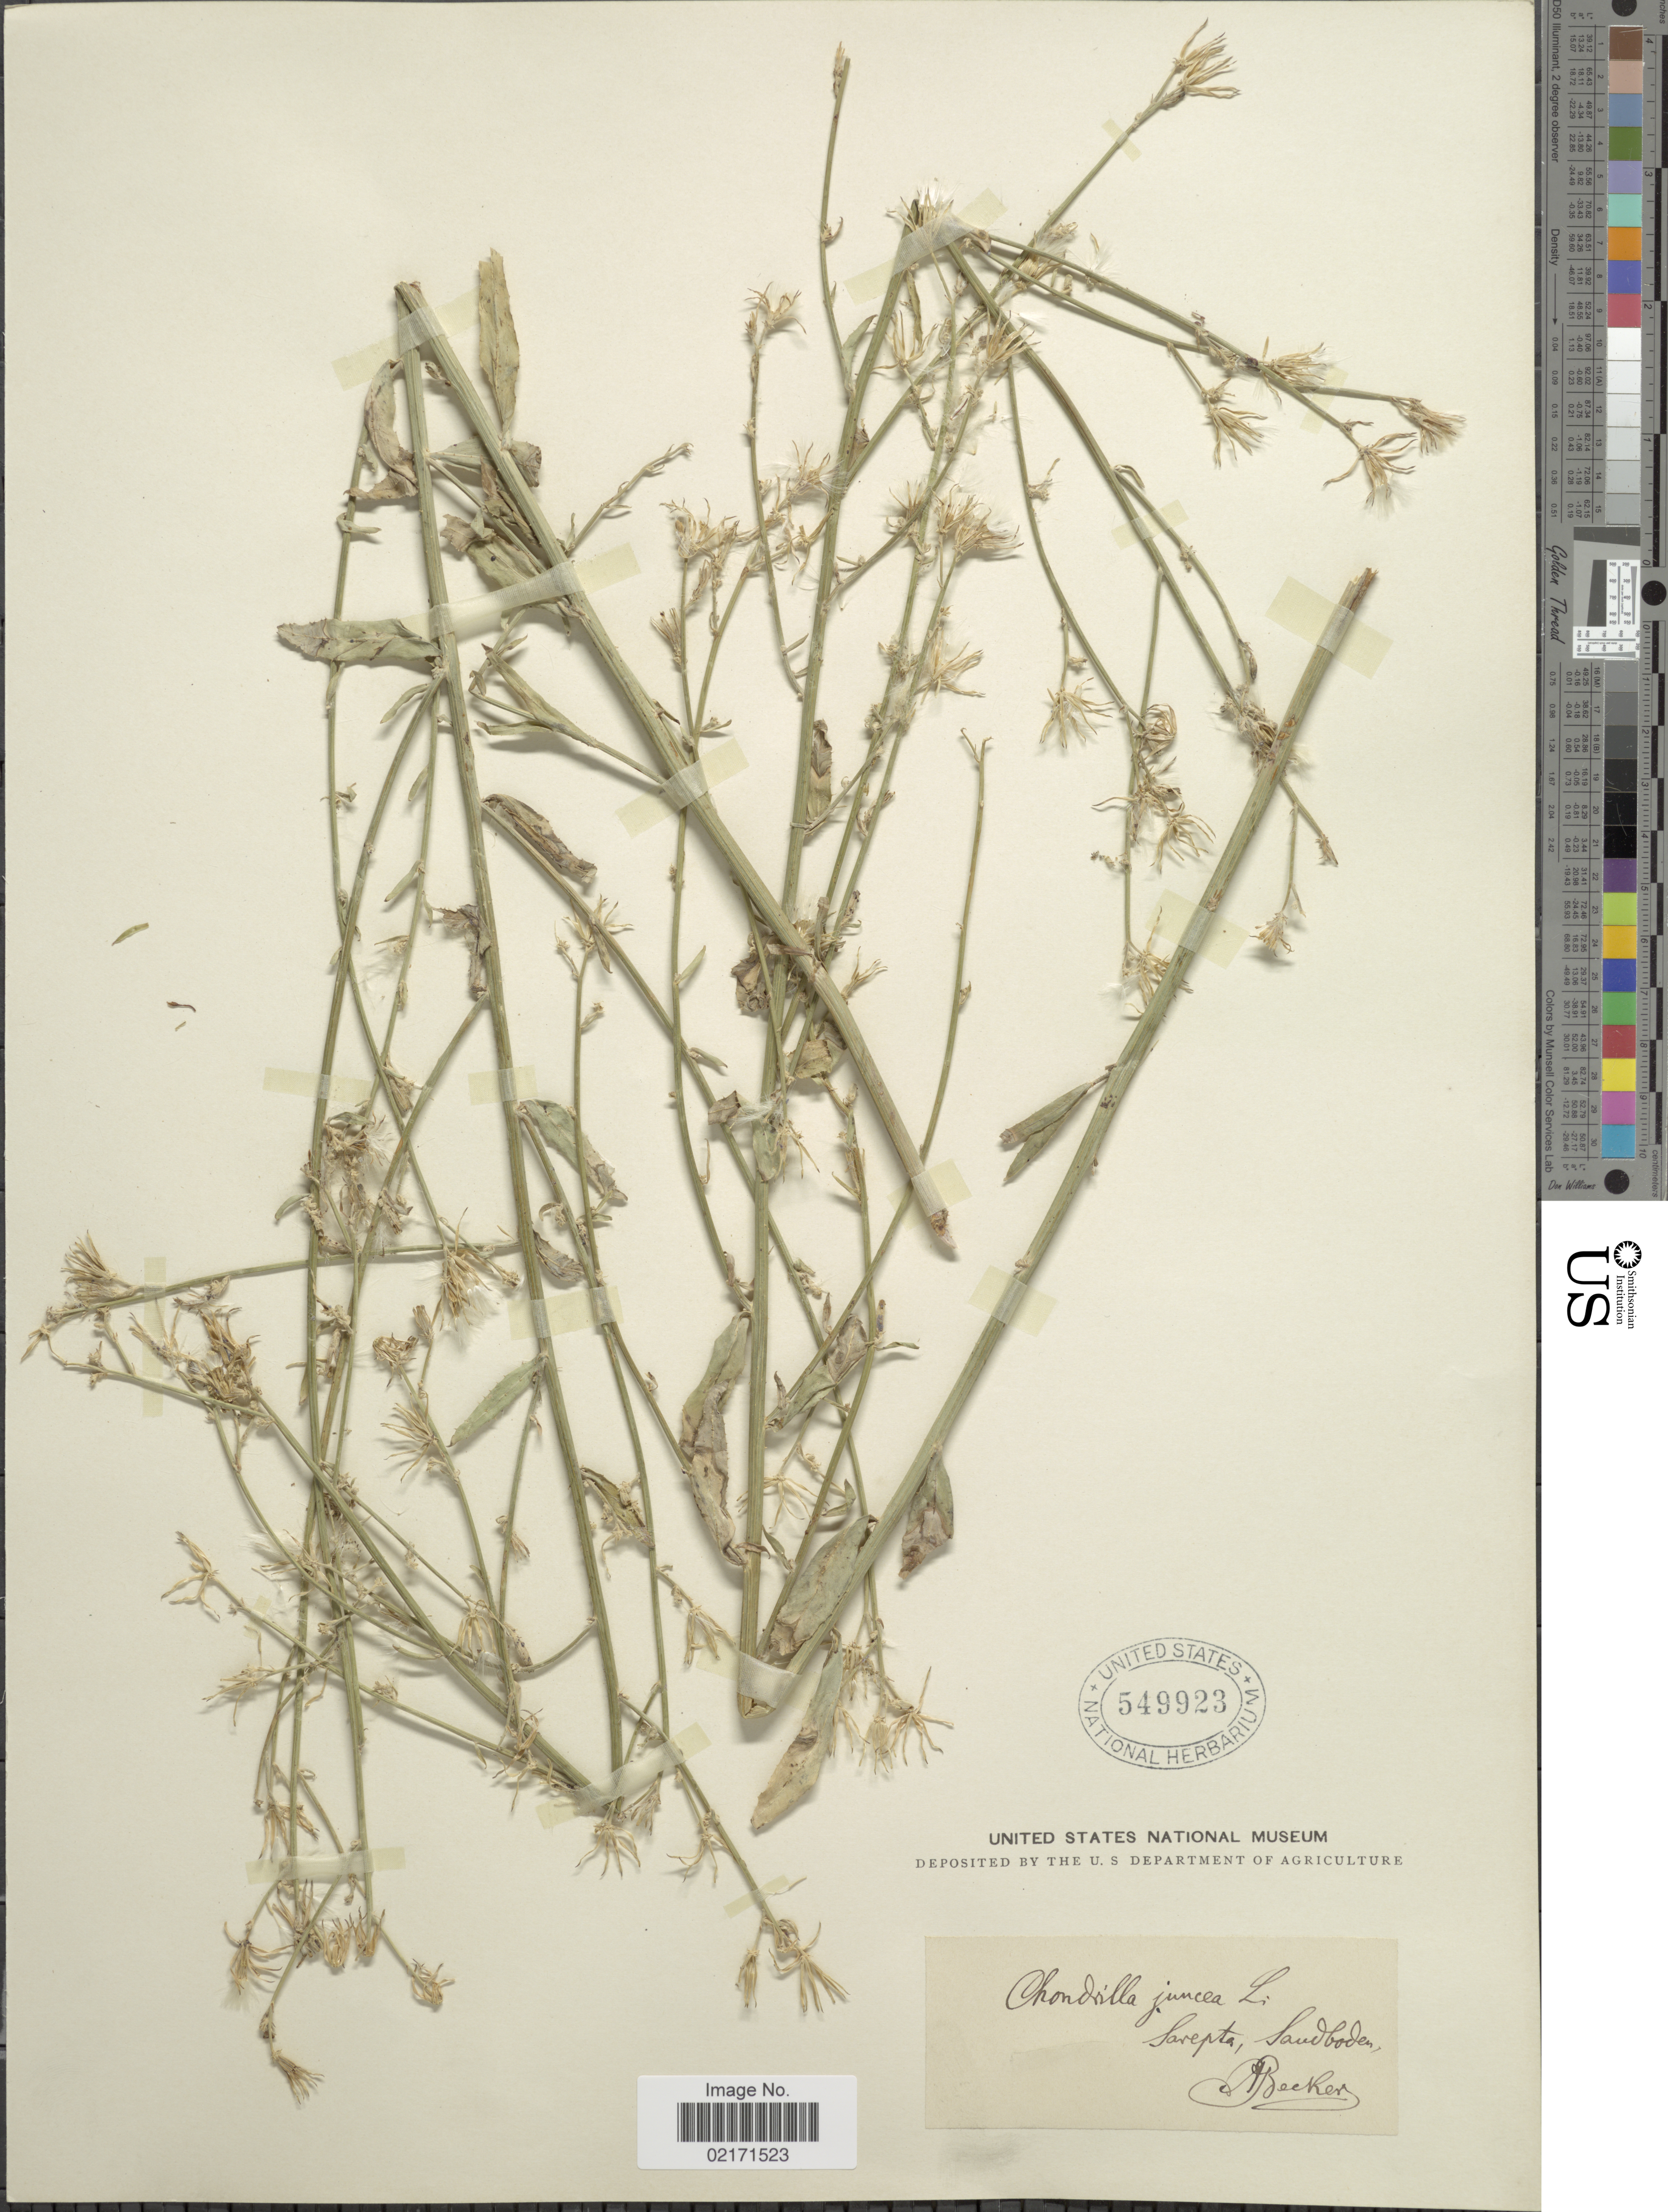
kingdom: Plantae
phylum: Tracheophyta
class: Magnoliopsida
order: Asterales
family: Asteraceae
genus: Chondrilla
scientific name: Chondrilla juncea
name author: L.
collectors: Becker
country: Russian Federation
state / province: Volgograd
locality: Sarepta, Sandboden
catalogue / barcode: US 549923